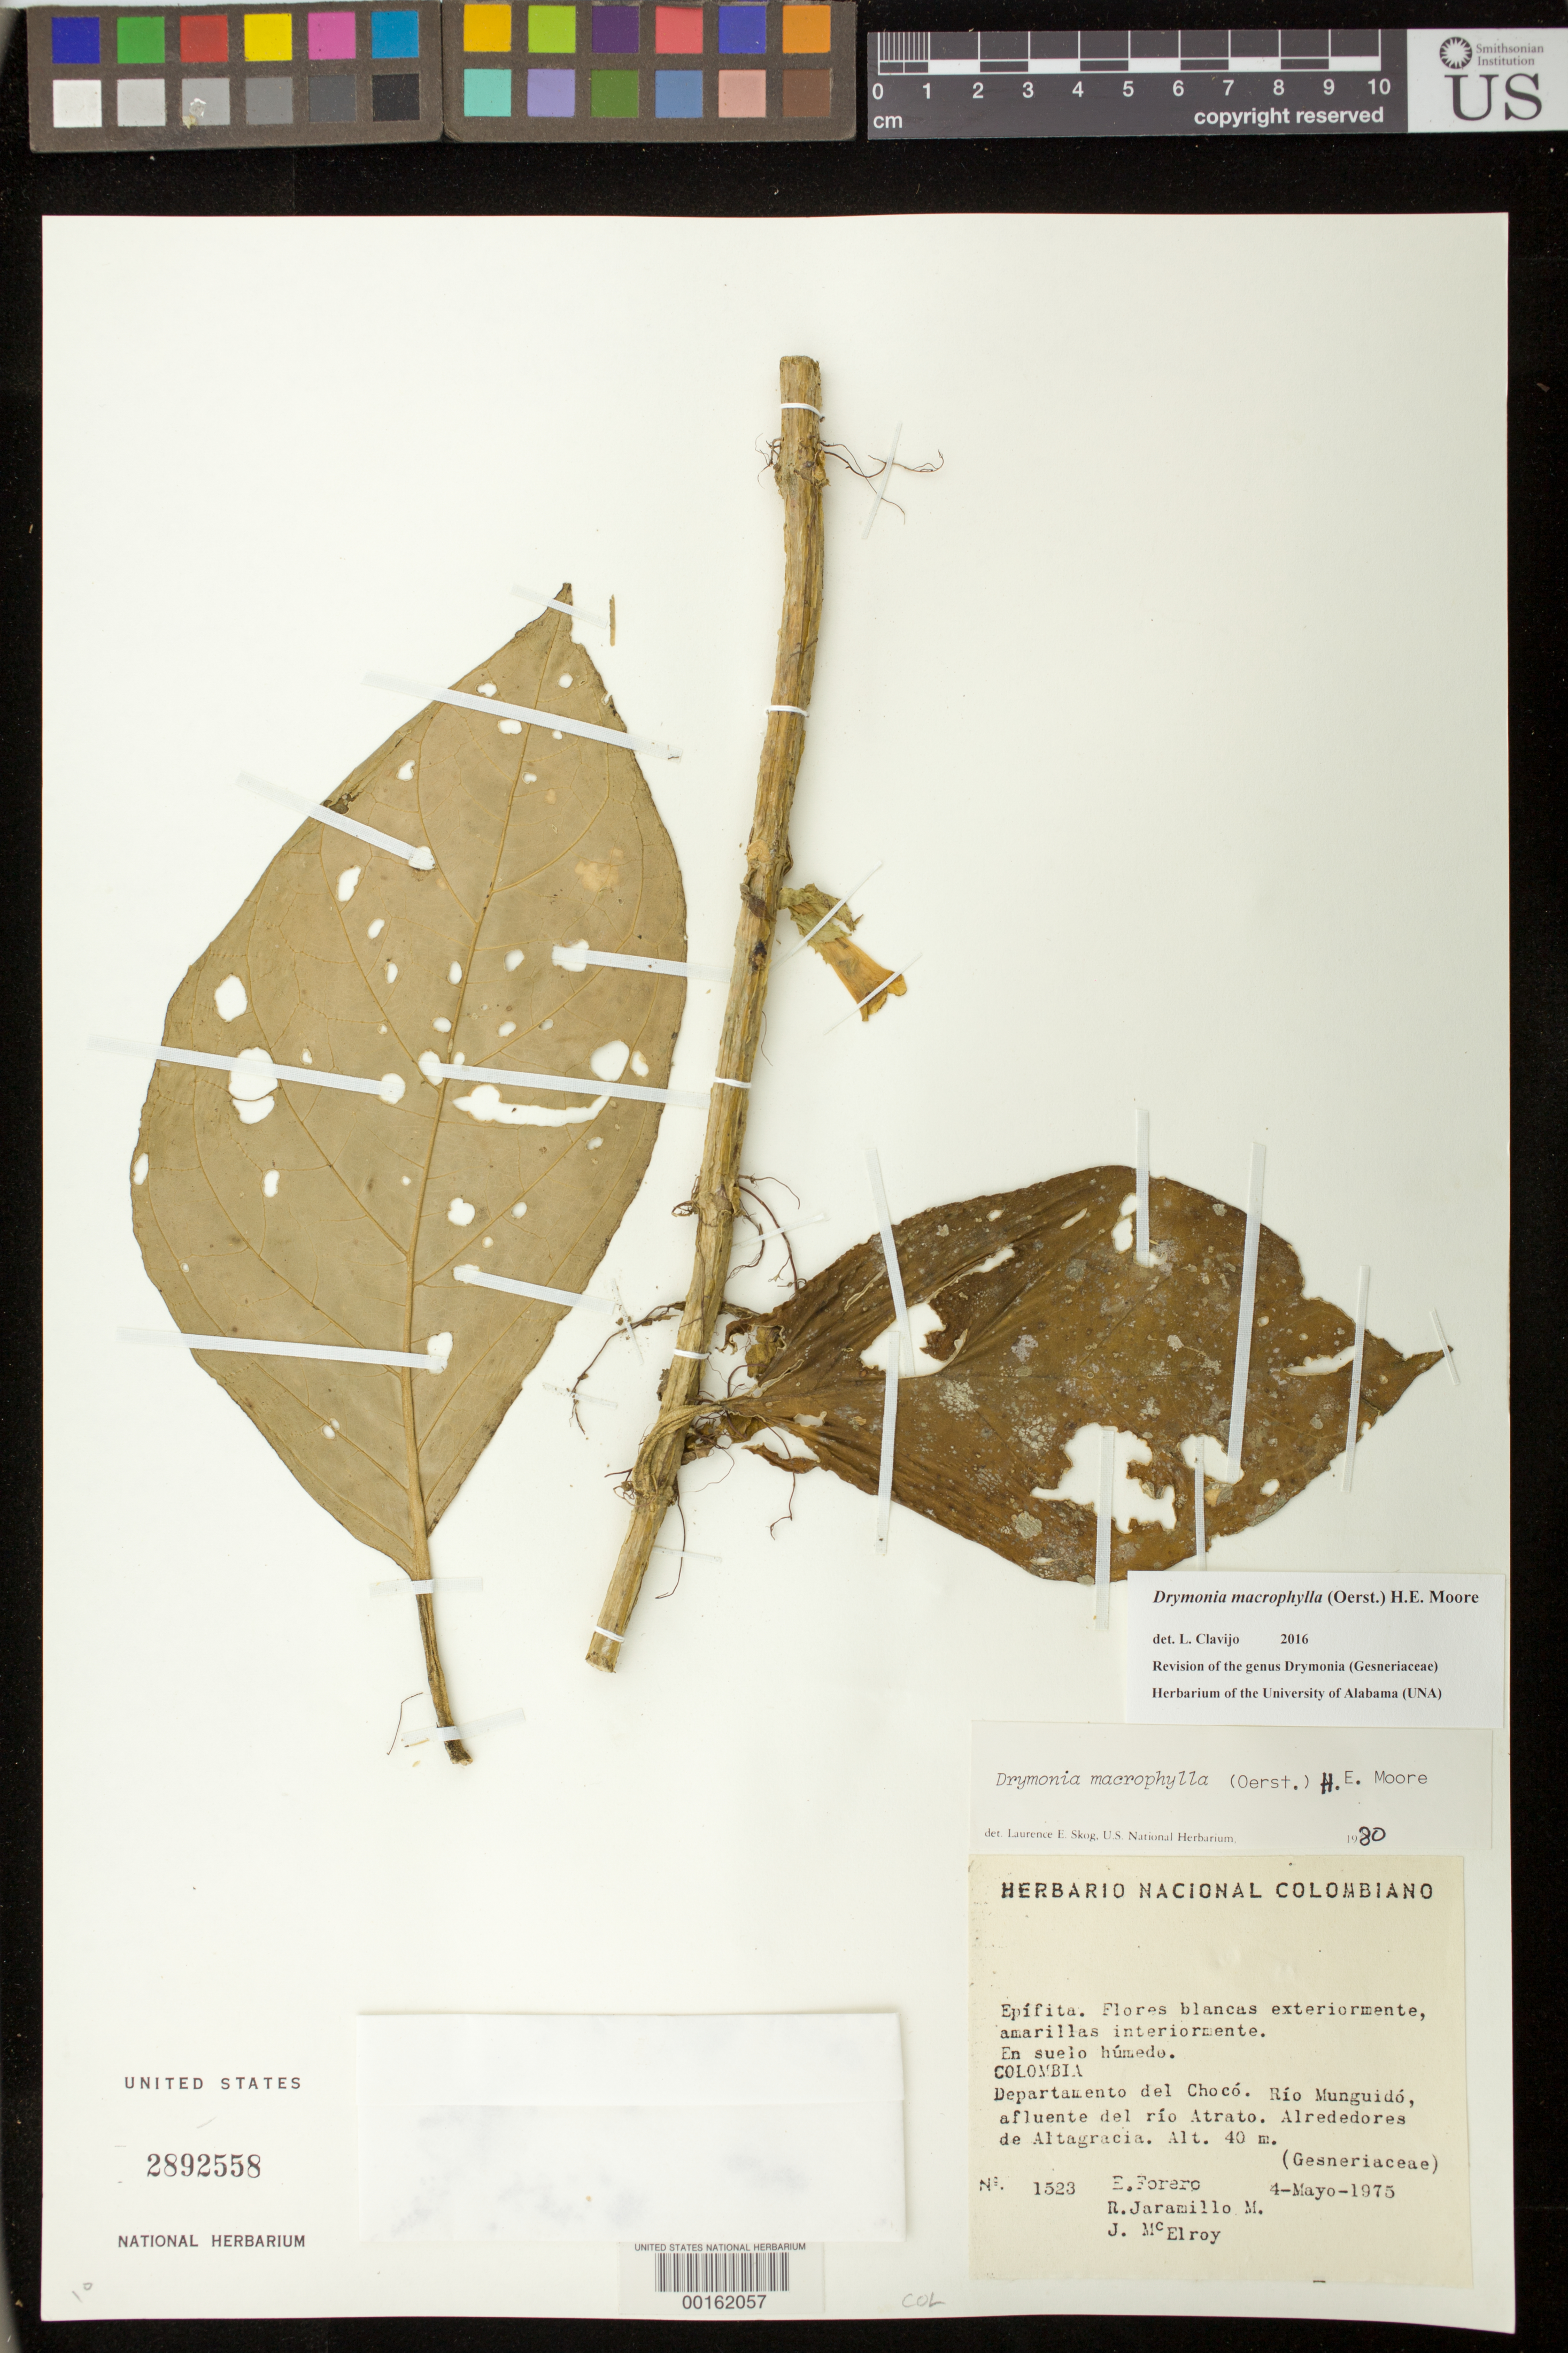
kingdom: Plantae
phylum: Tracheophyta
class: Magnoliopsida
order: Lamiales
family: Gesneriaceae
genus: Drymonia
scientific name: Drymonia macrophylla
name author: (Oerst.) H.E. Moore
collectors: E. Forero, R. Jaramillo M. & J. B. McElroy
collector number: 1523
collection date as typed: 04 May 1975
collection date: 1975-05-04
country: Colombia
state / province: Chocó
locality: Rio Munguido, tributary of Rio Atrato, vicinity of Altagracia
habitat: In humid soil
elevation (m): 40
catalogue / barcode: US 2892558